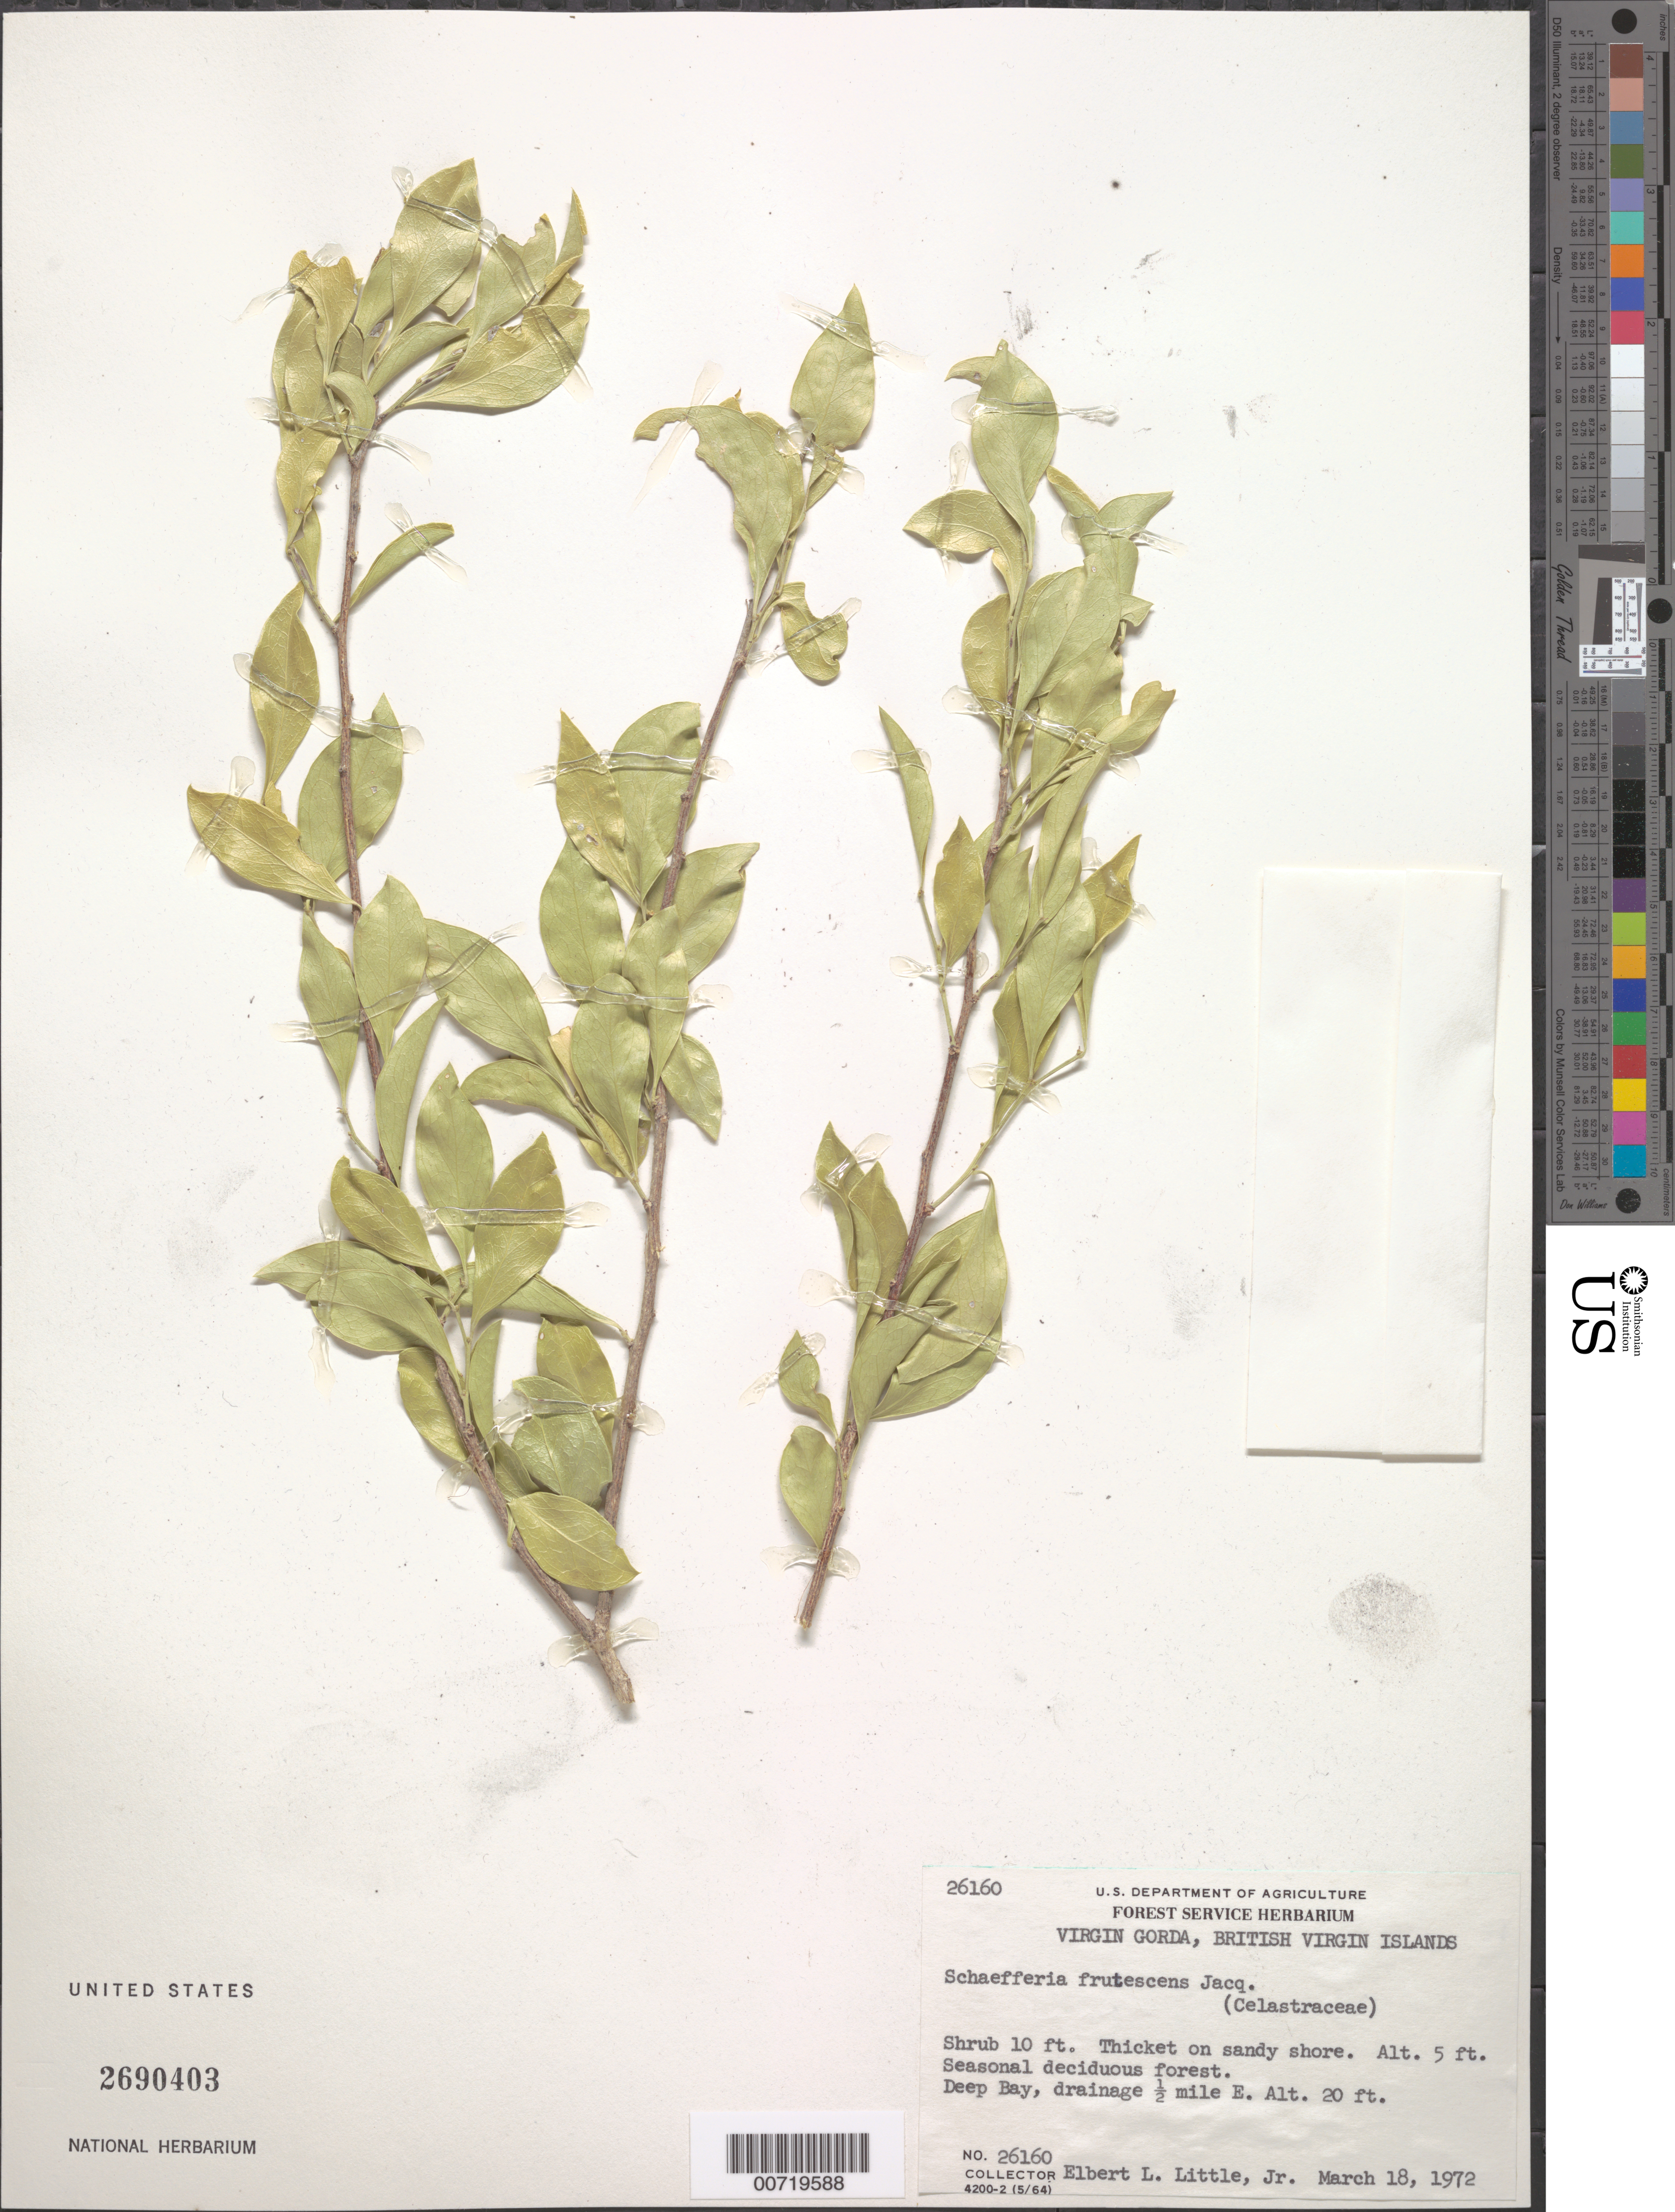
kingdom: Plantae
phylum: Tracheophyta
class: Magnoliopsida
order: Celastrales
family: Celastraceae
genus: Schaefferia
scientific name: Schaefferia frutescens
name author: Jacq.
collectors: E. L. Little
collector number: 26160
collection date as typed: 18 Mar 1972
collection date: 1972-03-18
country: British Virgin Islands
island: Virgin Gorda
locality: Deep Bay, drainage 1/2 mi E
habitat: Seasonal deciduous forest, thicket on sandy shore 5 ft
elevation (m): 6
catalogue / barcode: US 2690403